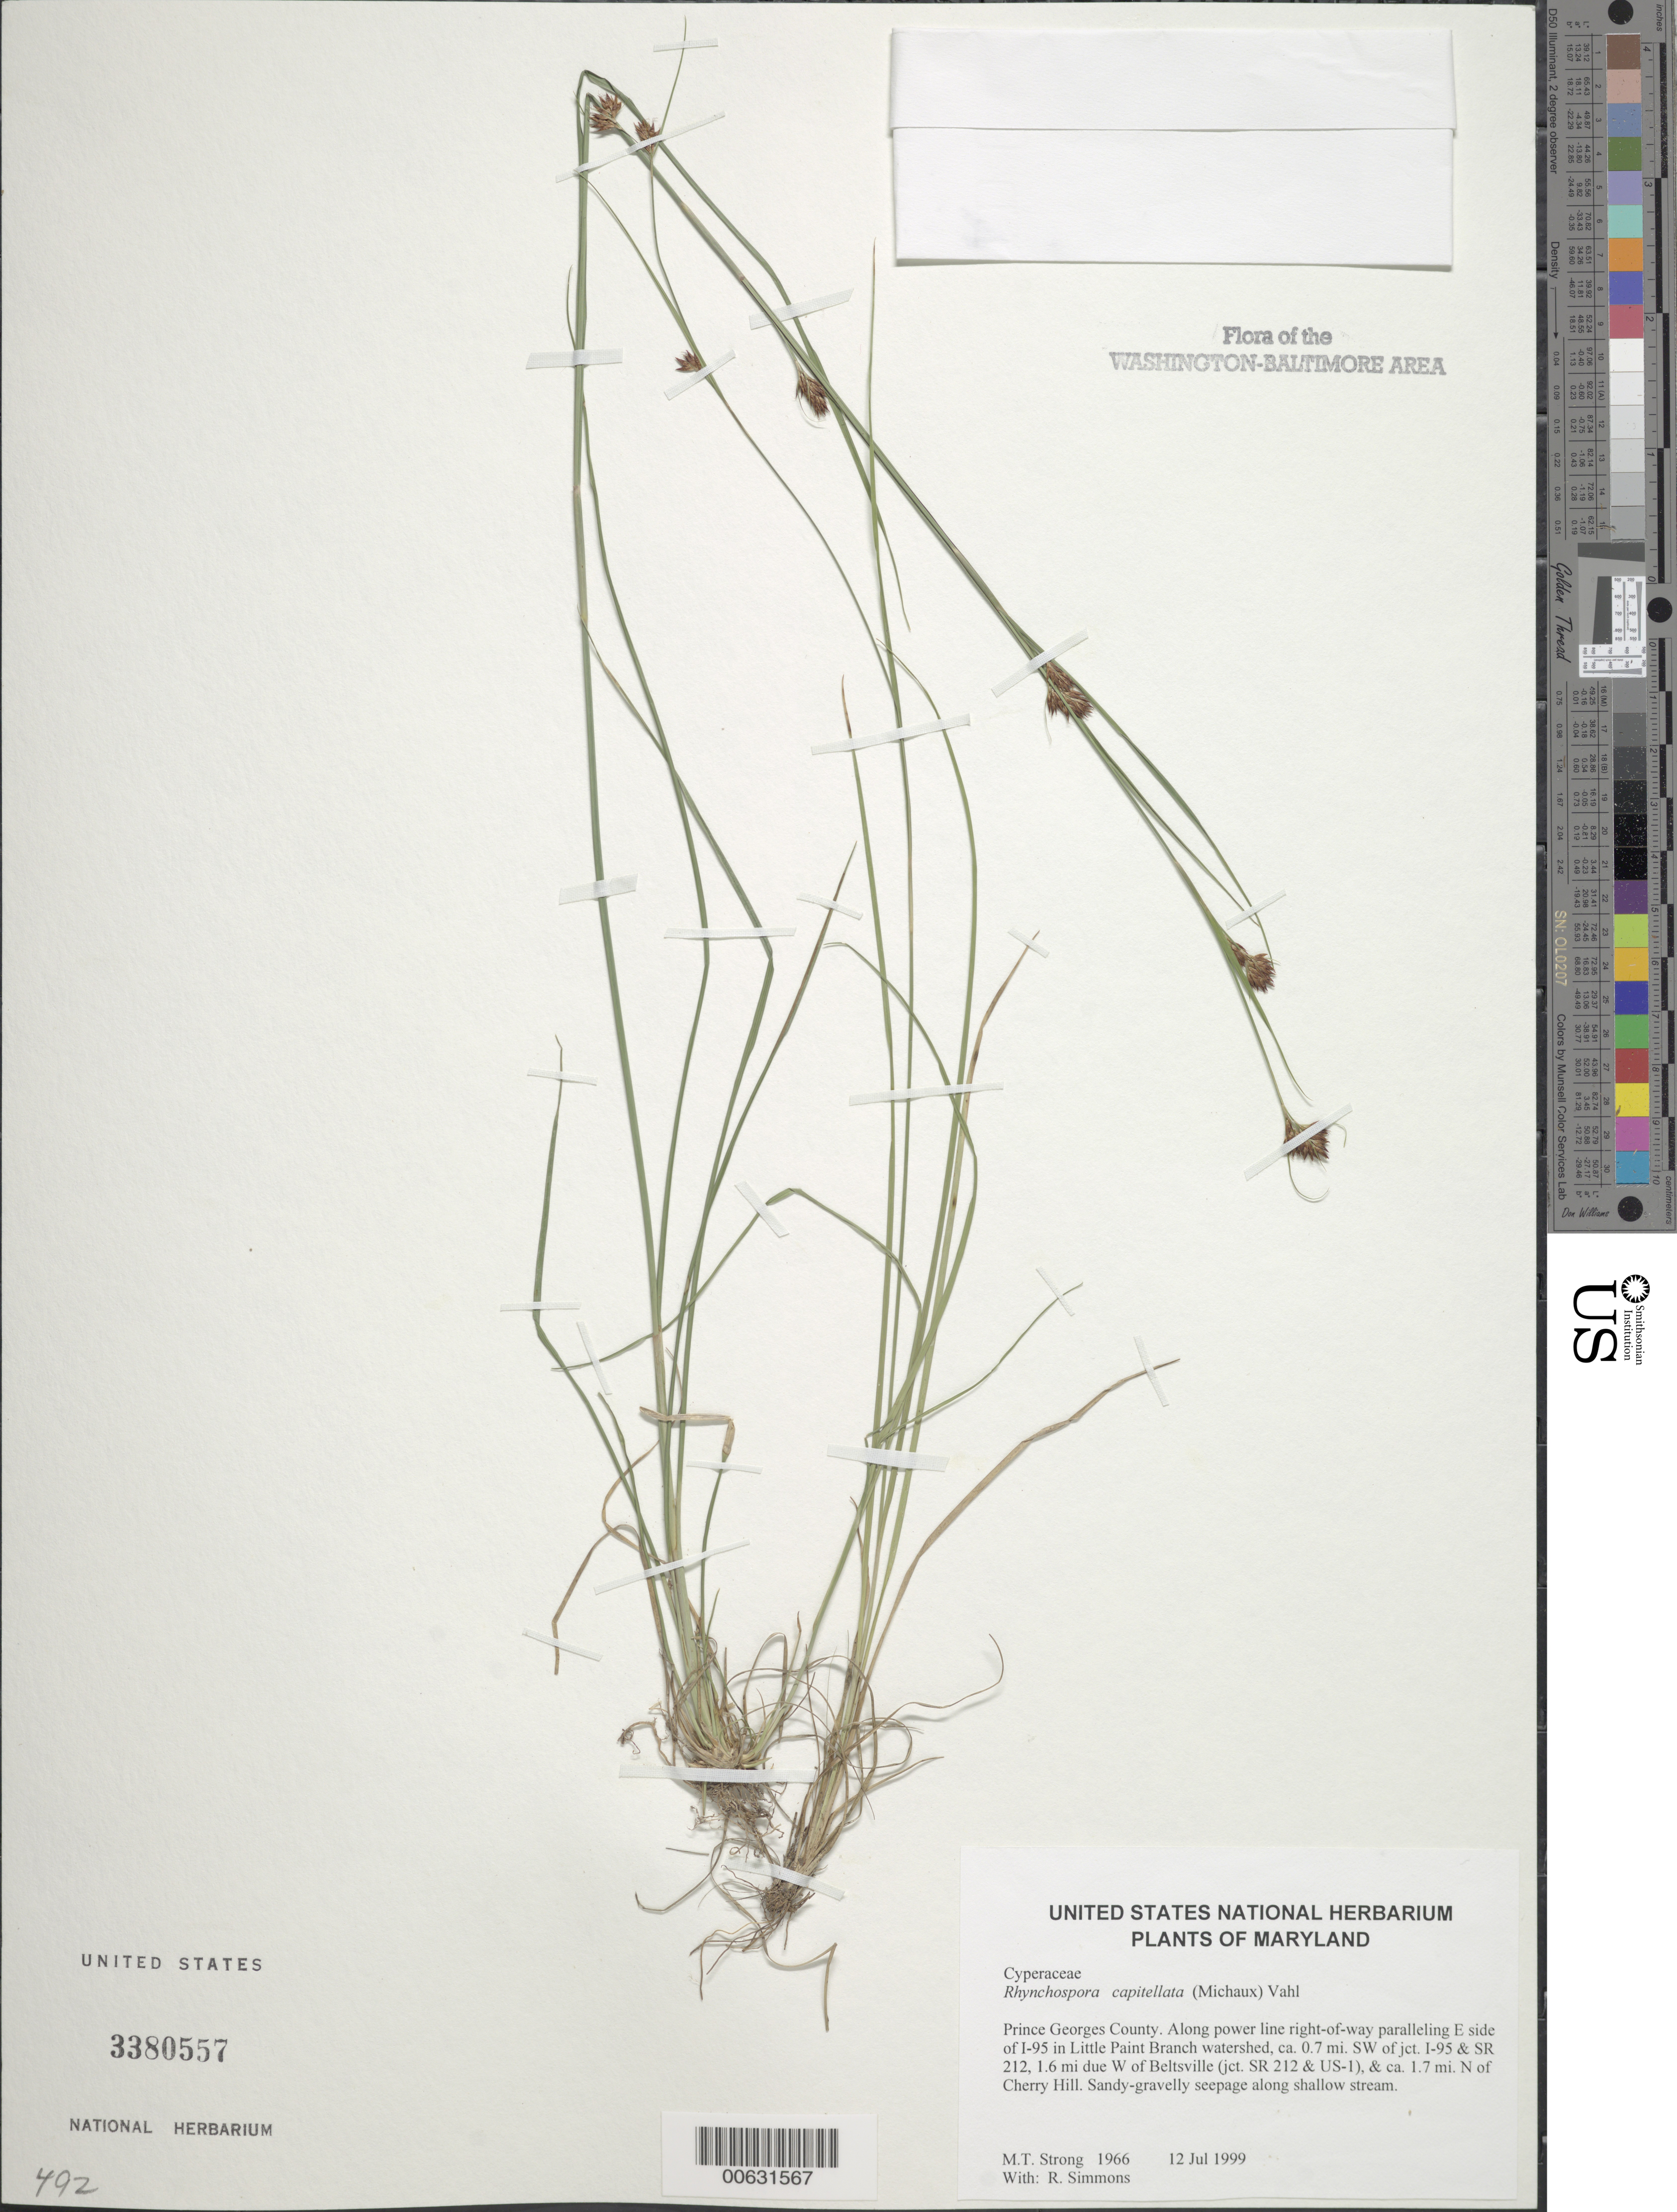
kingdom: Plantae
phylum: Tracheophyta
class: Liliopsida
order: Poales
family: Cyperaceae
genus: Rhynchospora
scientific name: Rhynchospora capitellata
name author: (Michx.) Vahl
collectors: M. T. Strong & R. Simmons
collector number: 1966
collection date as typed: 12 Jul 1999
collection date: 1999-07-12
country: United States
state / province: Maryland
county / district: Prince George's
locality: Along power line right-of-way paralleling E side of I-95 in Little Paint Branch watershed, ca. 0.7 mi. SW of jct. I-95 & SR 212, 1.6 mi due W of Beltsville (jct. SR 212 & US-1), & ca. 1.7 mi. N of Cherry Hill.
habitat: Sandy-gravelly seepage along shallow stream.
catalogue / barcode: US 3380557